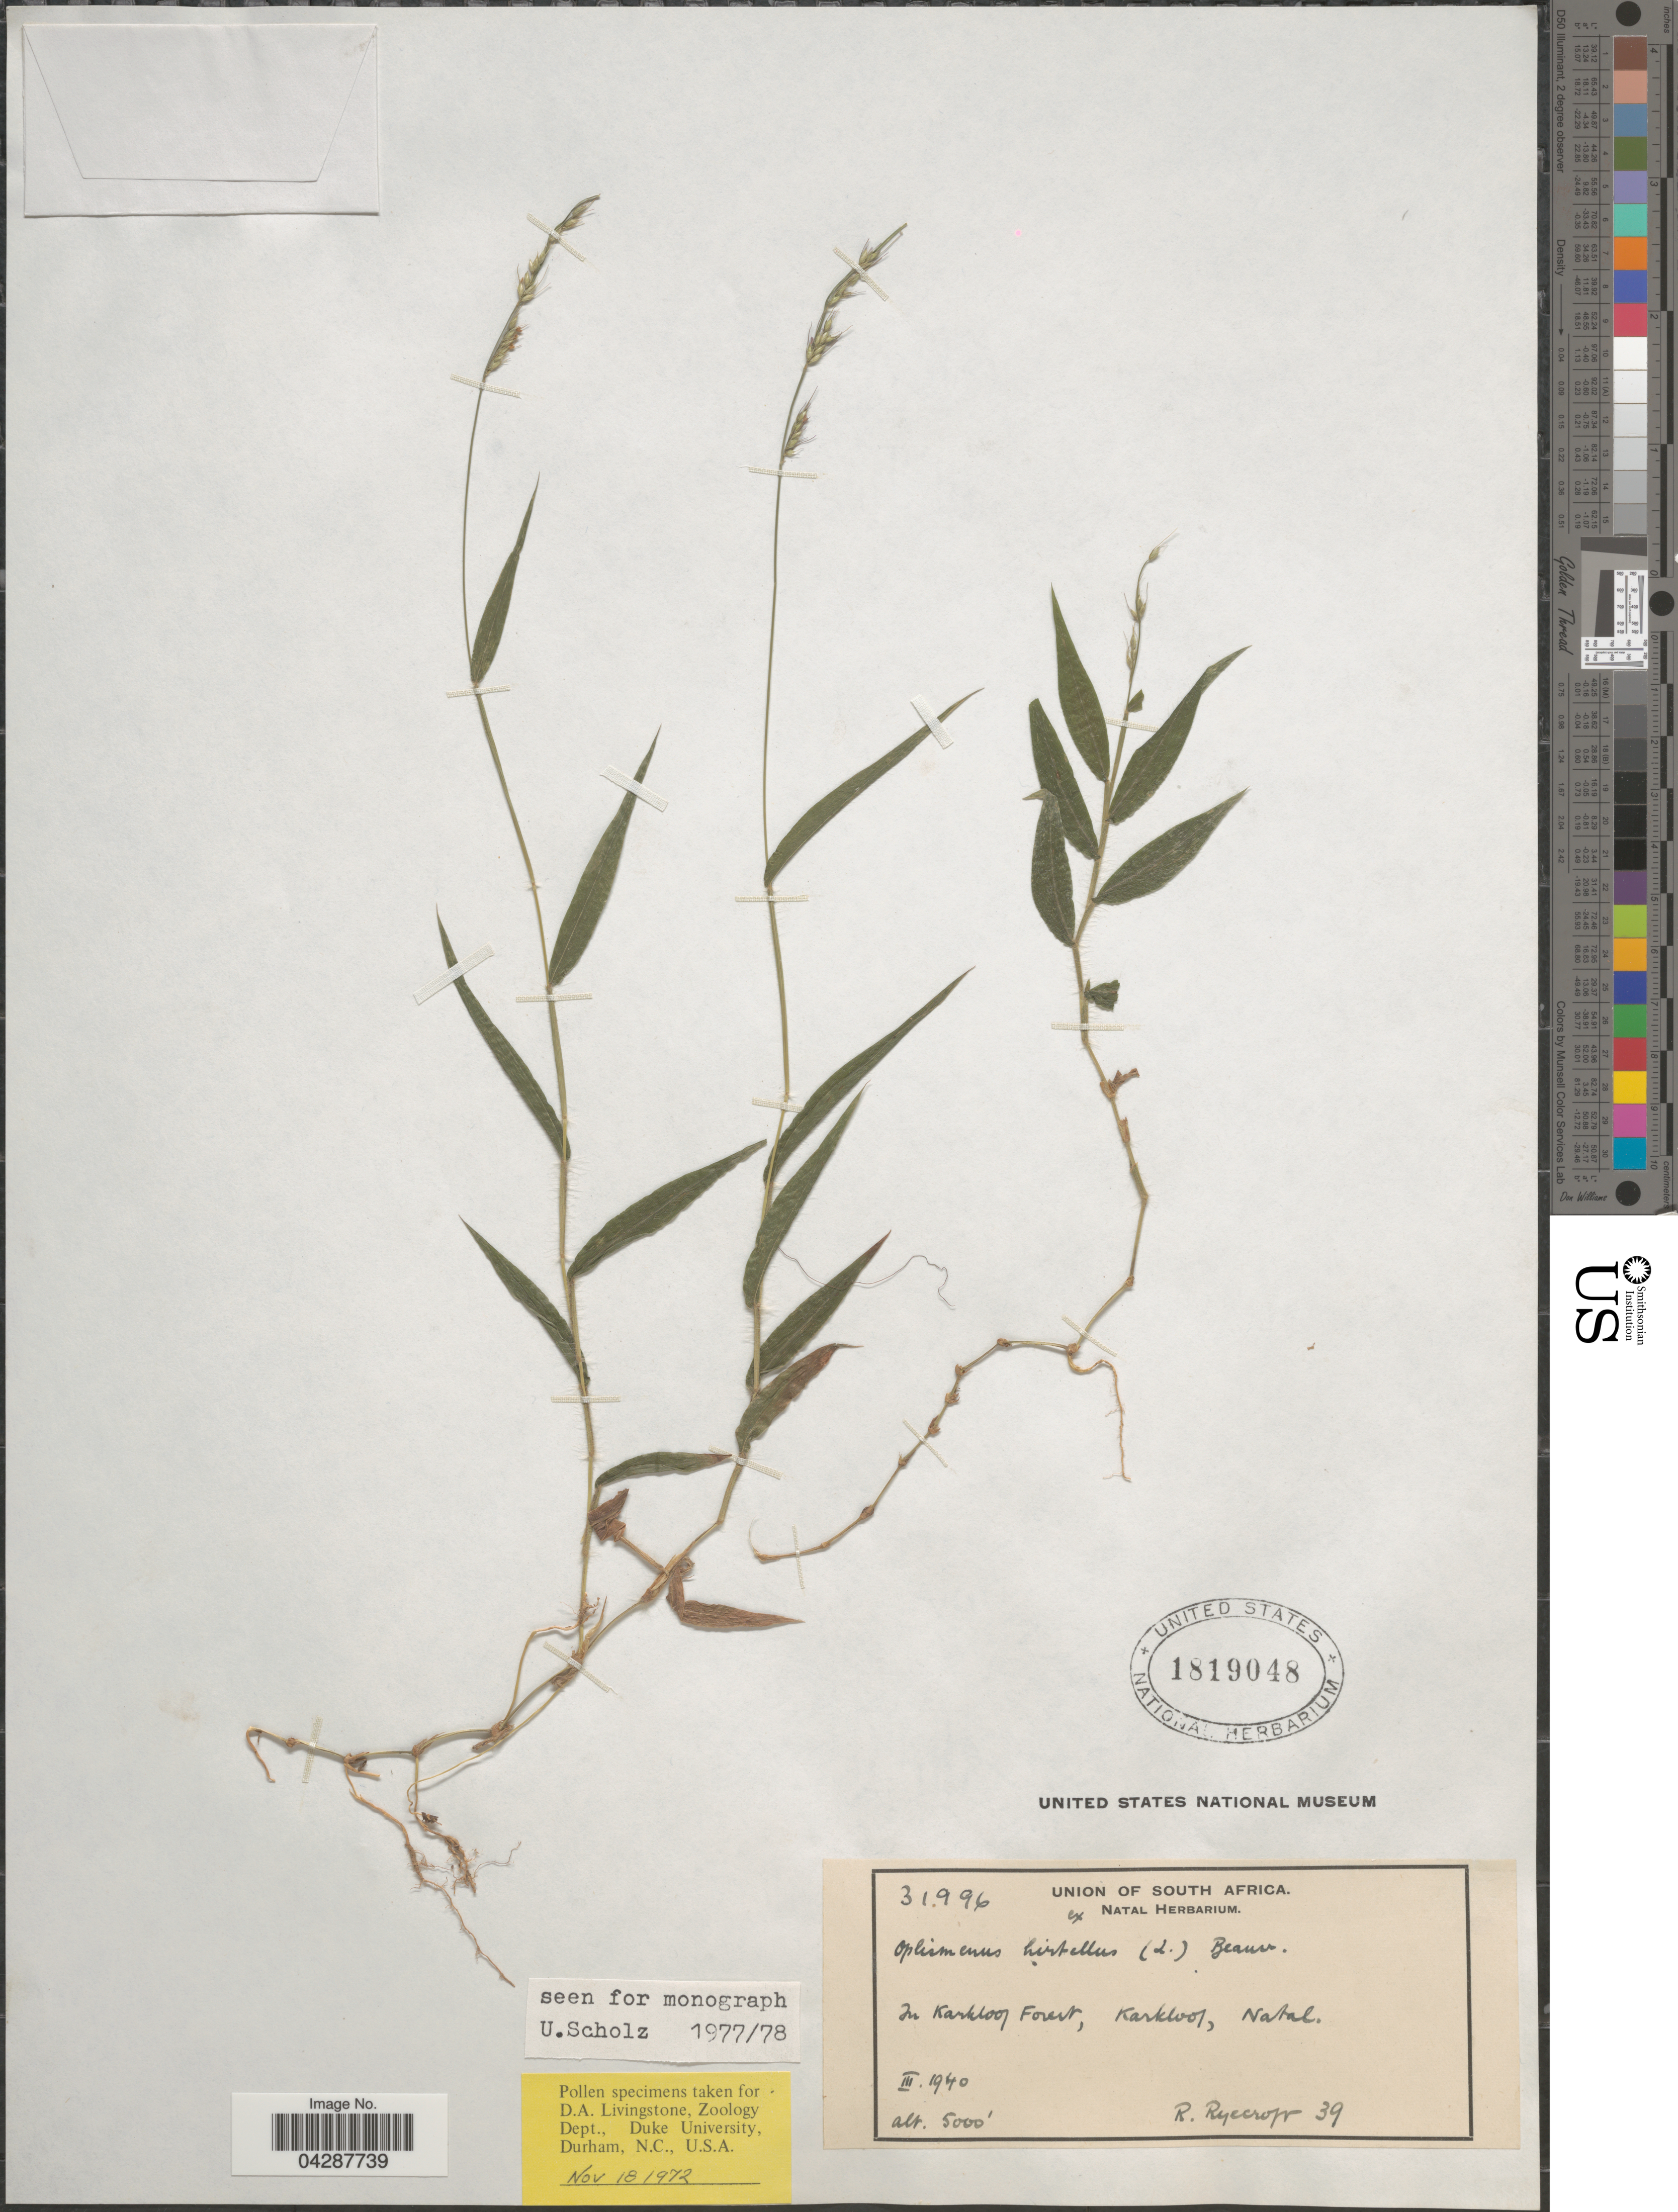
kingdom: Plantae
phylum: Tracheophyta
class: Liliopsida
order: Poales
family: Poaceae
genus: Oplismenus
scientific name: Oplismenus hirtellus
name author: (L.) P. Beauv.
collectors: R. Ryecroft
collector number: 39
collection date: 1940-03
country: South Africa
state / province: KwaZulu-Natal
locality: Union of South Africa. In Karkloof Forest, Karkloof, Natal.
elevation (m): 1524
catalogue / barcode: US 1819048